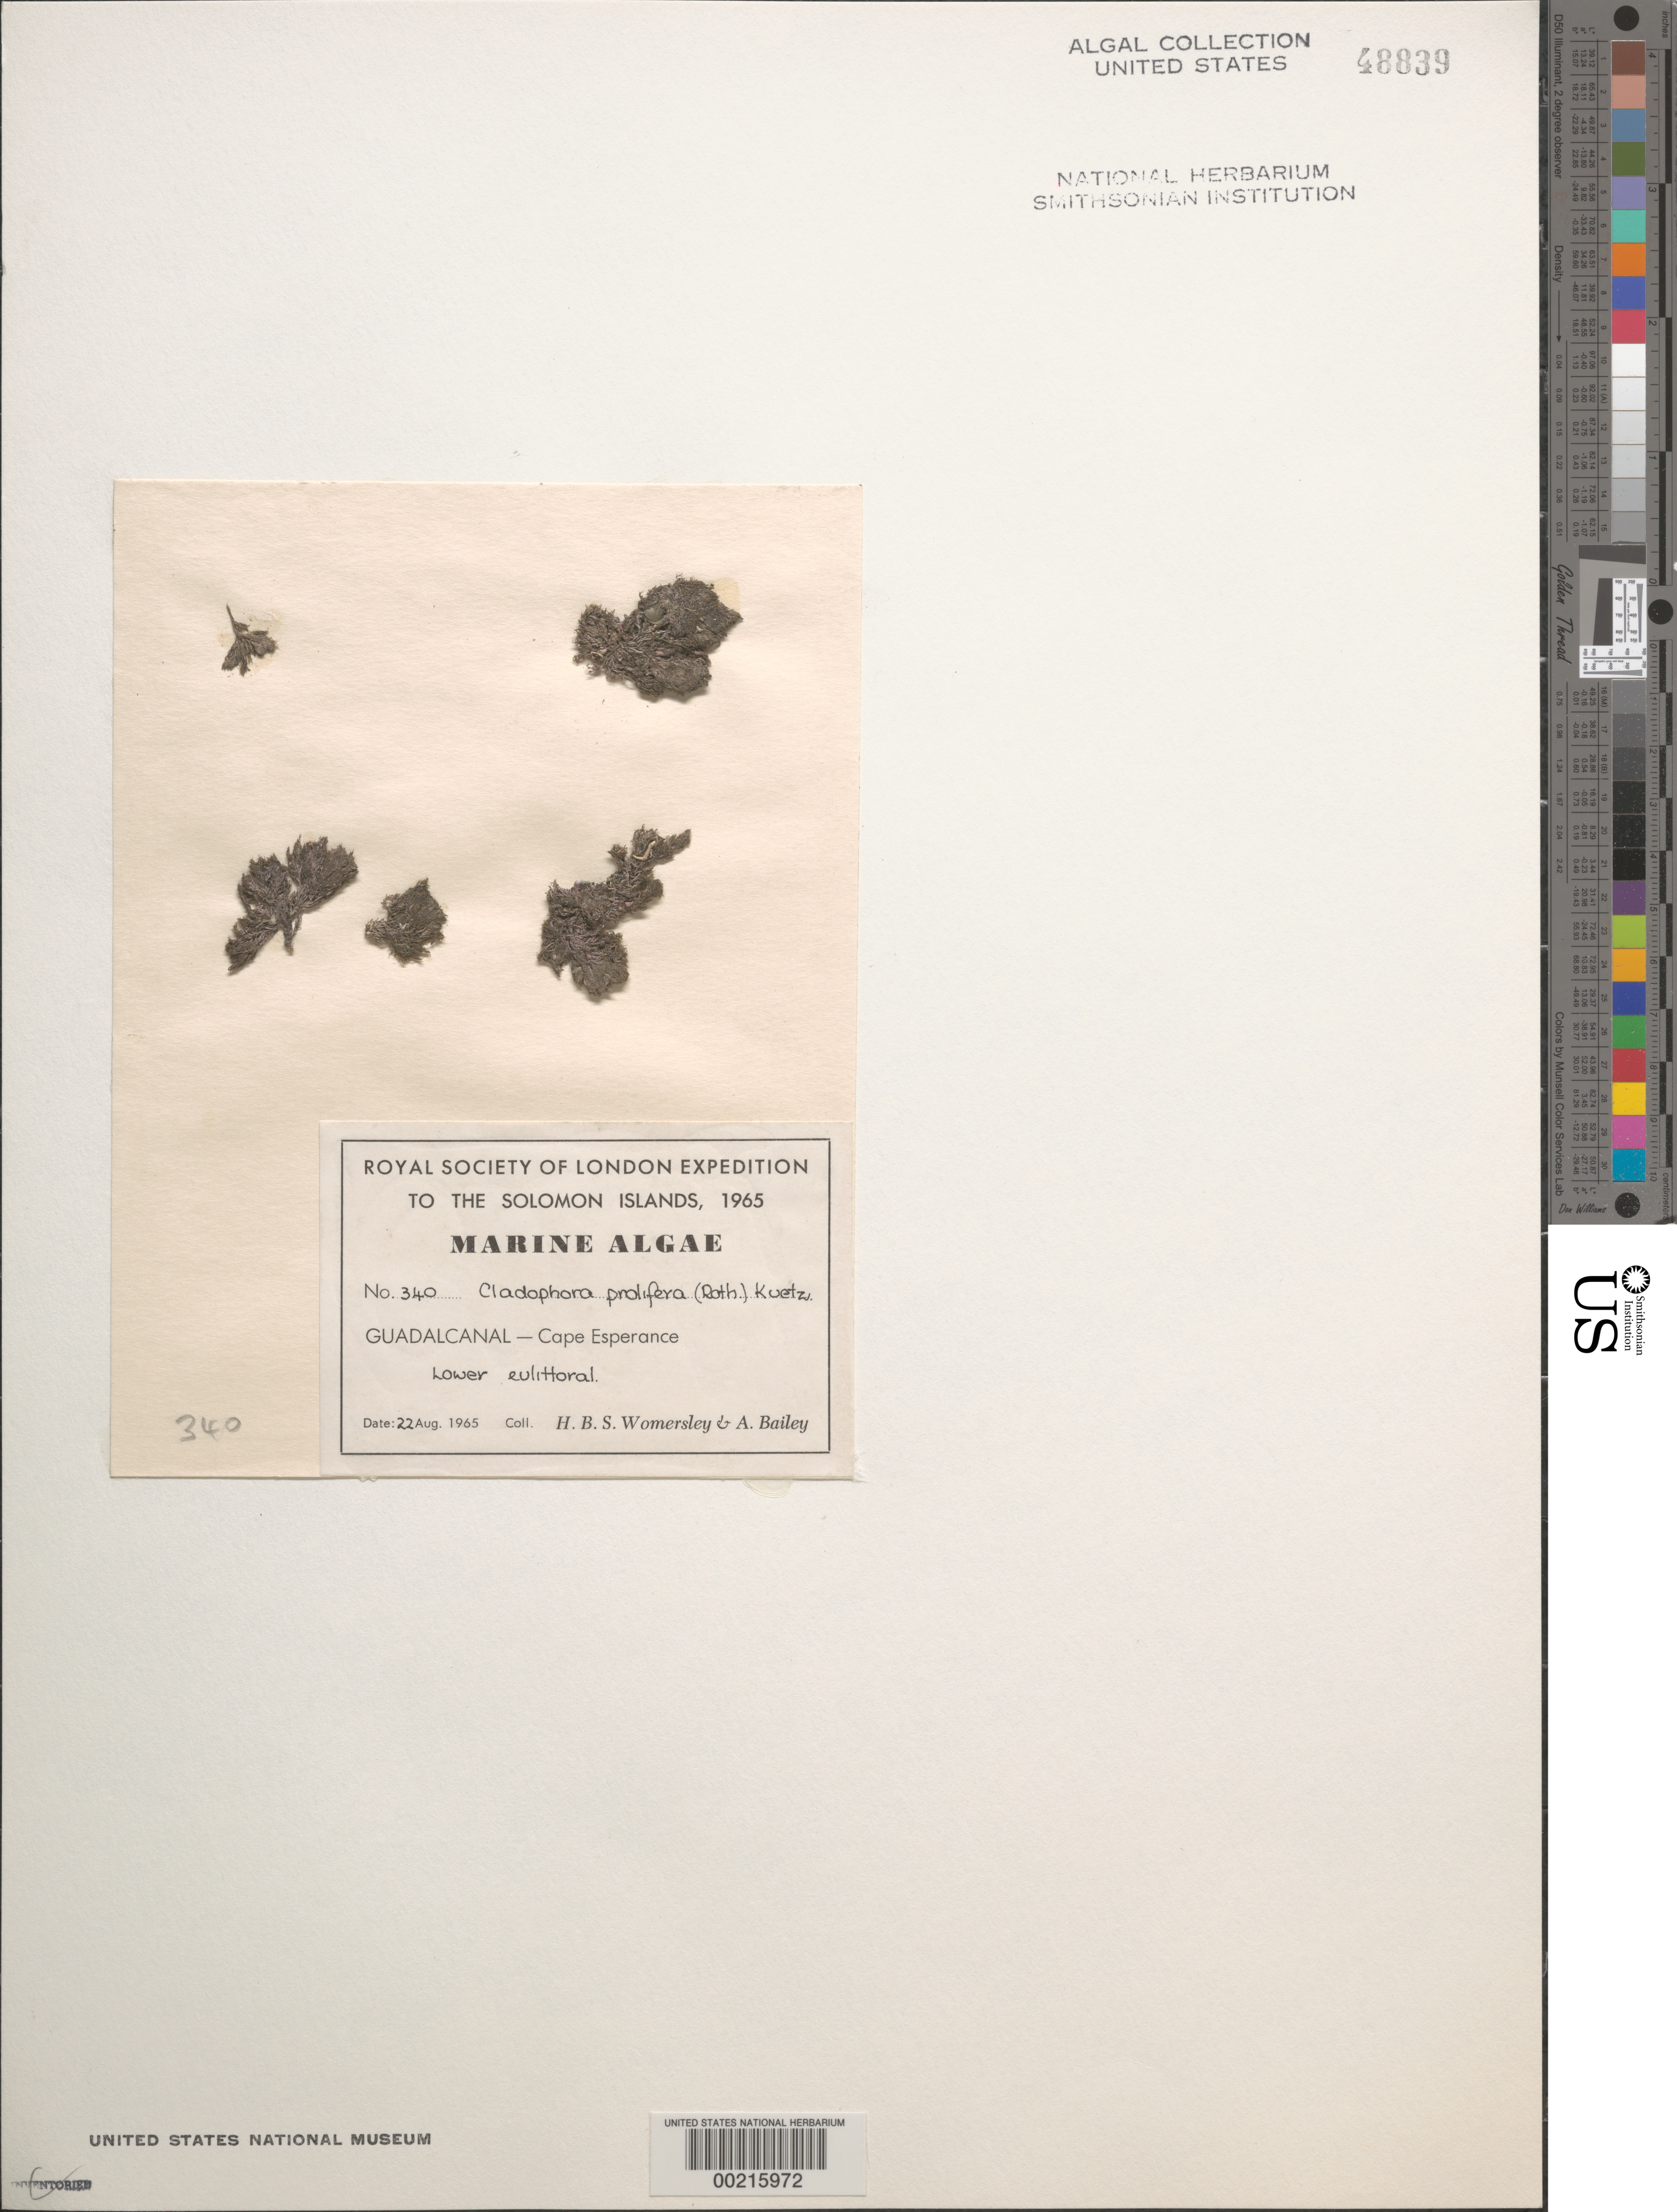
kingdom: Plantae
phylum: Chlorophyta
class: Ulvophyceae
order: Cladophorales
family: Cladophoraceae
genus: Cladophora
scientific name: Cladophora prolifera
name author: (Roth) Kütz.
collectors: A. Bailey & H. B. S. Womersley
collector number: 340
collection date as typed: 22 Aug 1965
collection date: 1965-08-22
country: Solomon Islands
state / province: Guadalcanal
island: Guadalcanal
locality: Cape Esperance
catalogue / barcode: US 48839